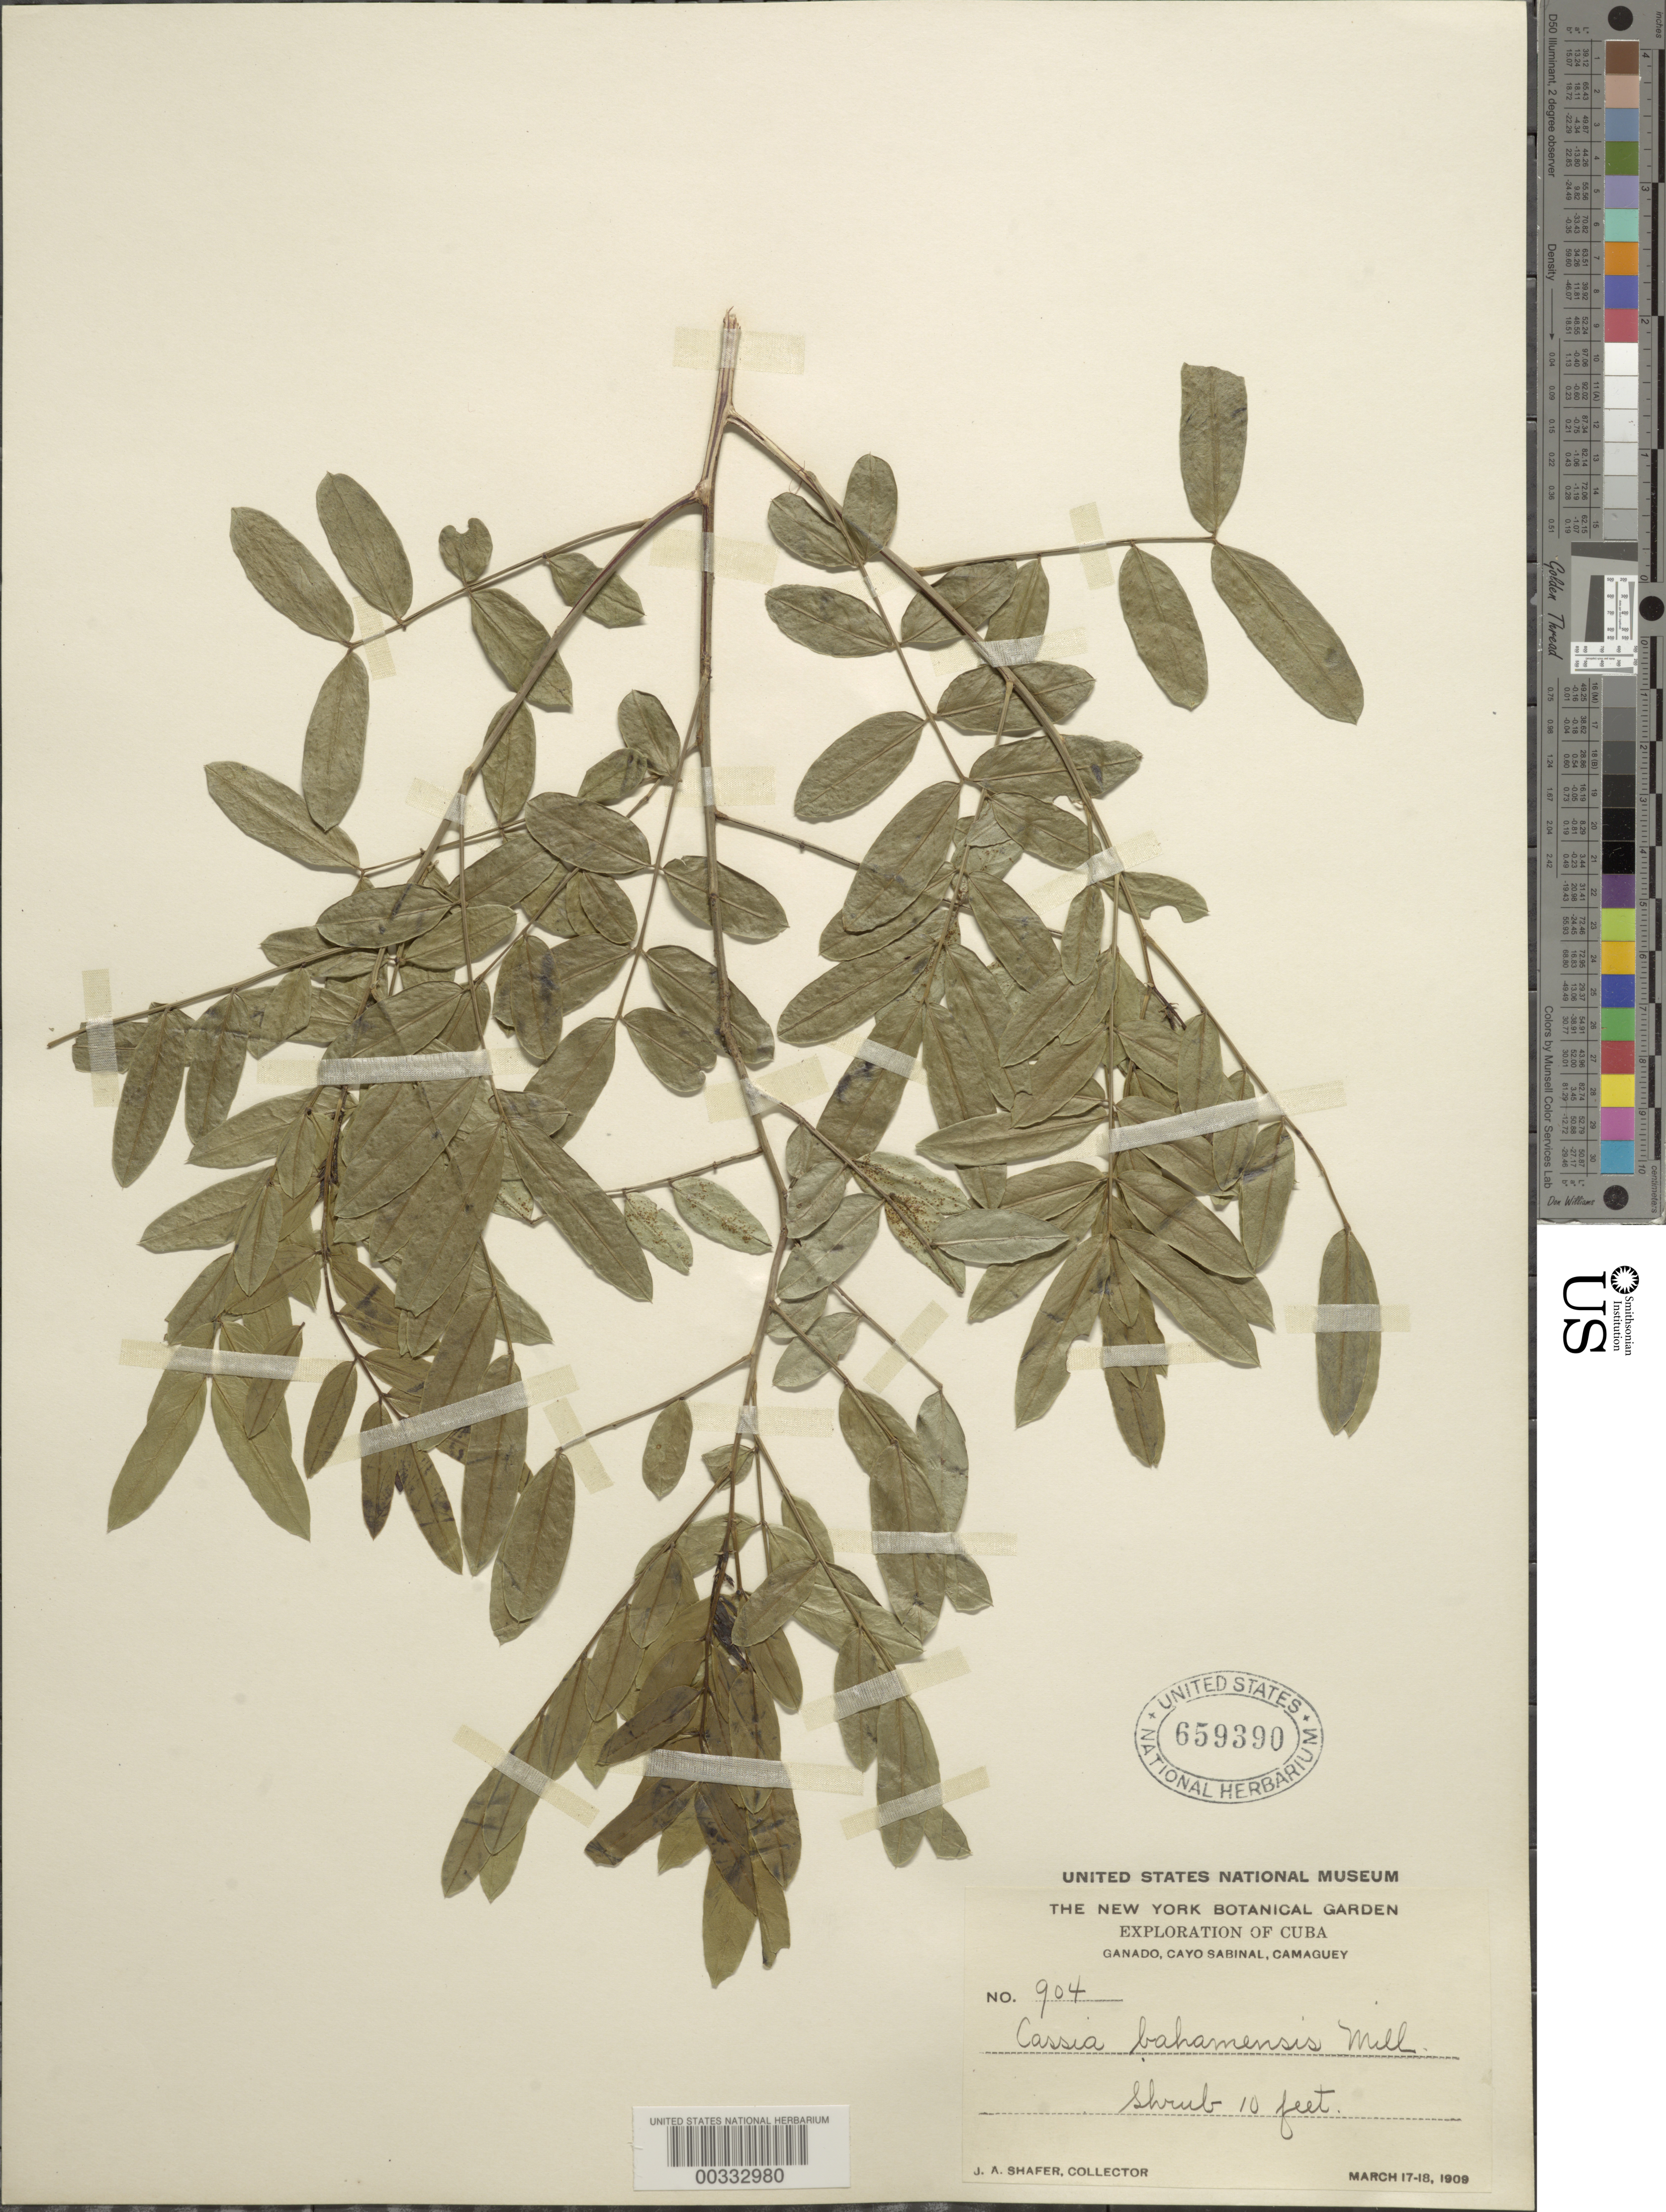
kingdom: Plantae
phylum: Tracheophyta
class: Magnoliopsida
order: Fabales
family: Fabaceae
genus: Senna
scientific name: Senna ligustrina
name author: (L.) H.S. Irwin & Barneby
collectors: J. A. Shafer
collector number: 904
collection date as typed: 17 Mar 1909 to 18 Mar 1909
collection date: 1909-03-17/1909-03-18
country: Cuba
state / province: Camagüey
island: Greater Antilles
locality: Ganado Cayo Sabinal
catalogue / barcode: US 659390